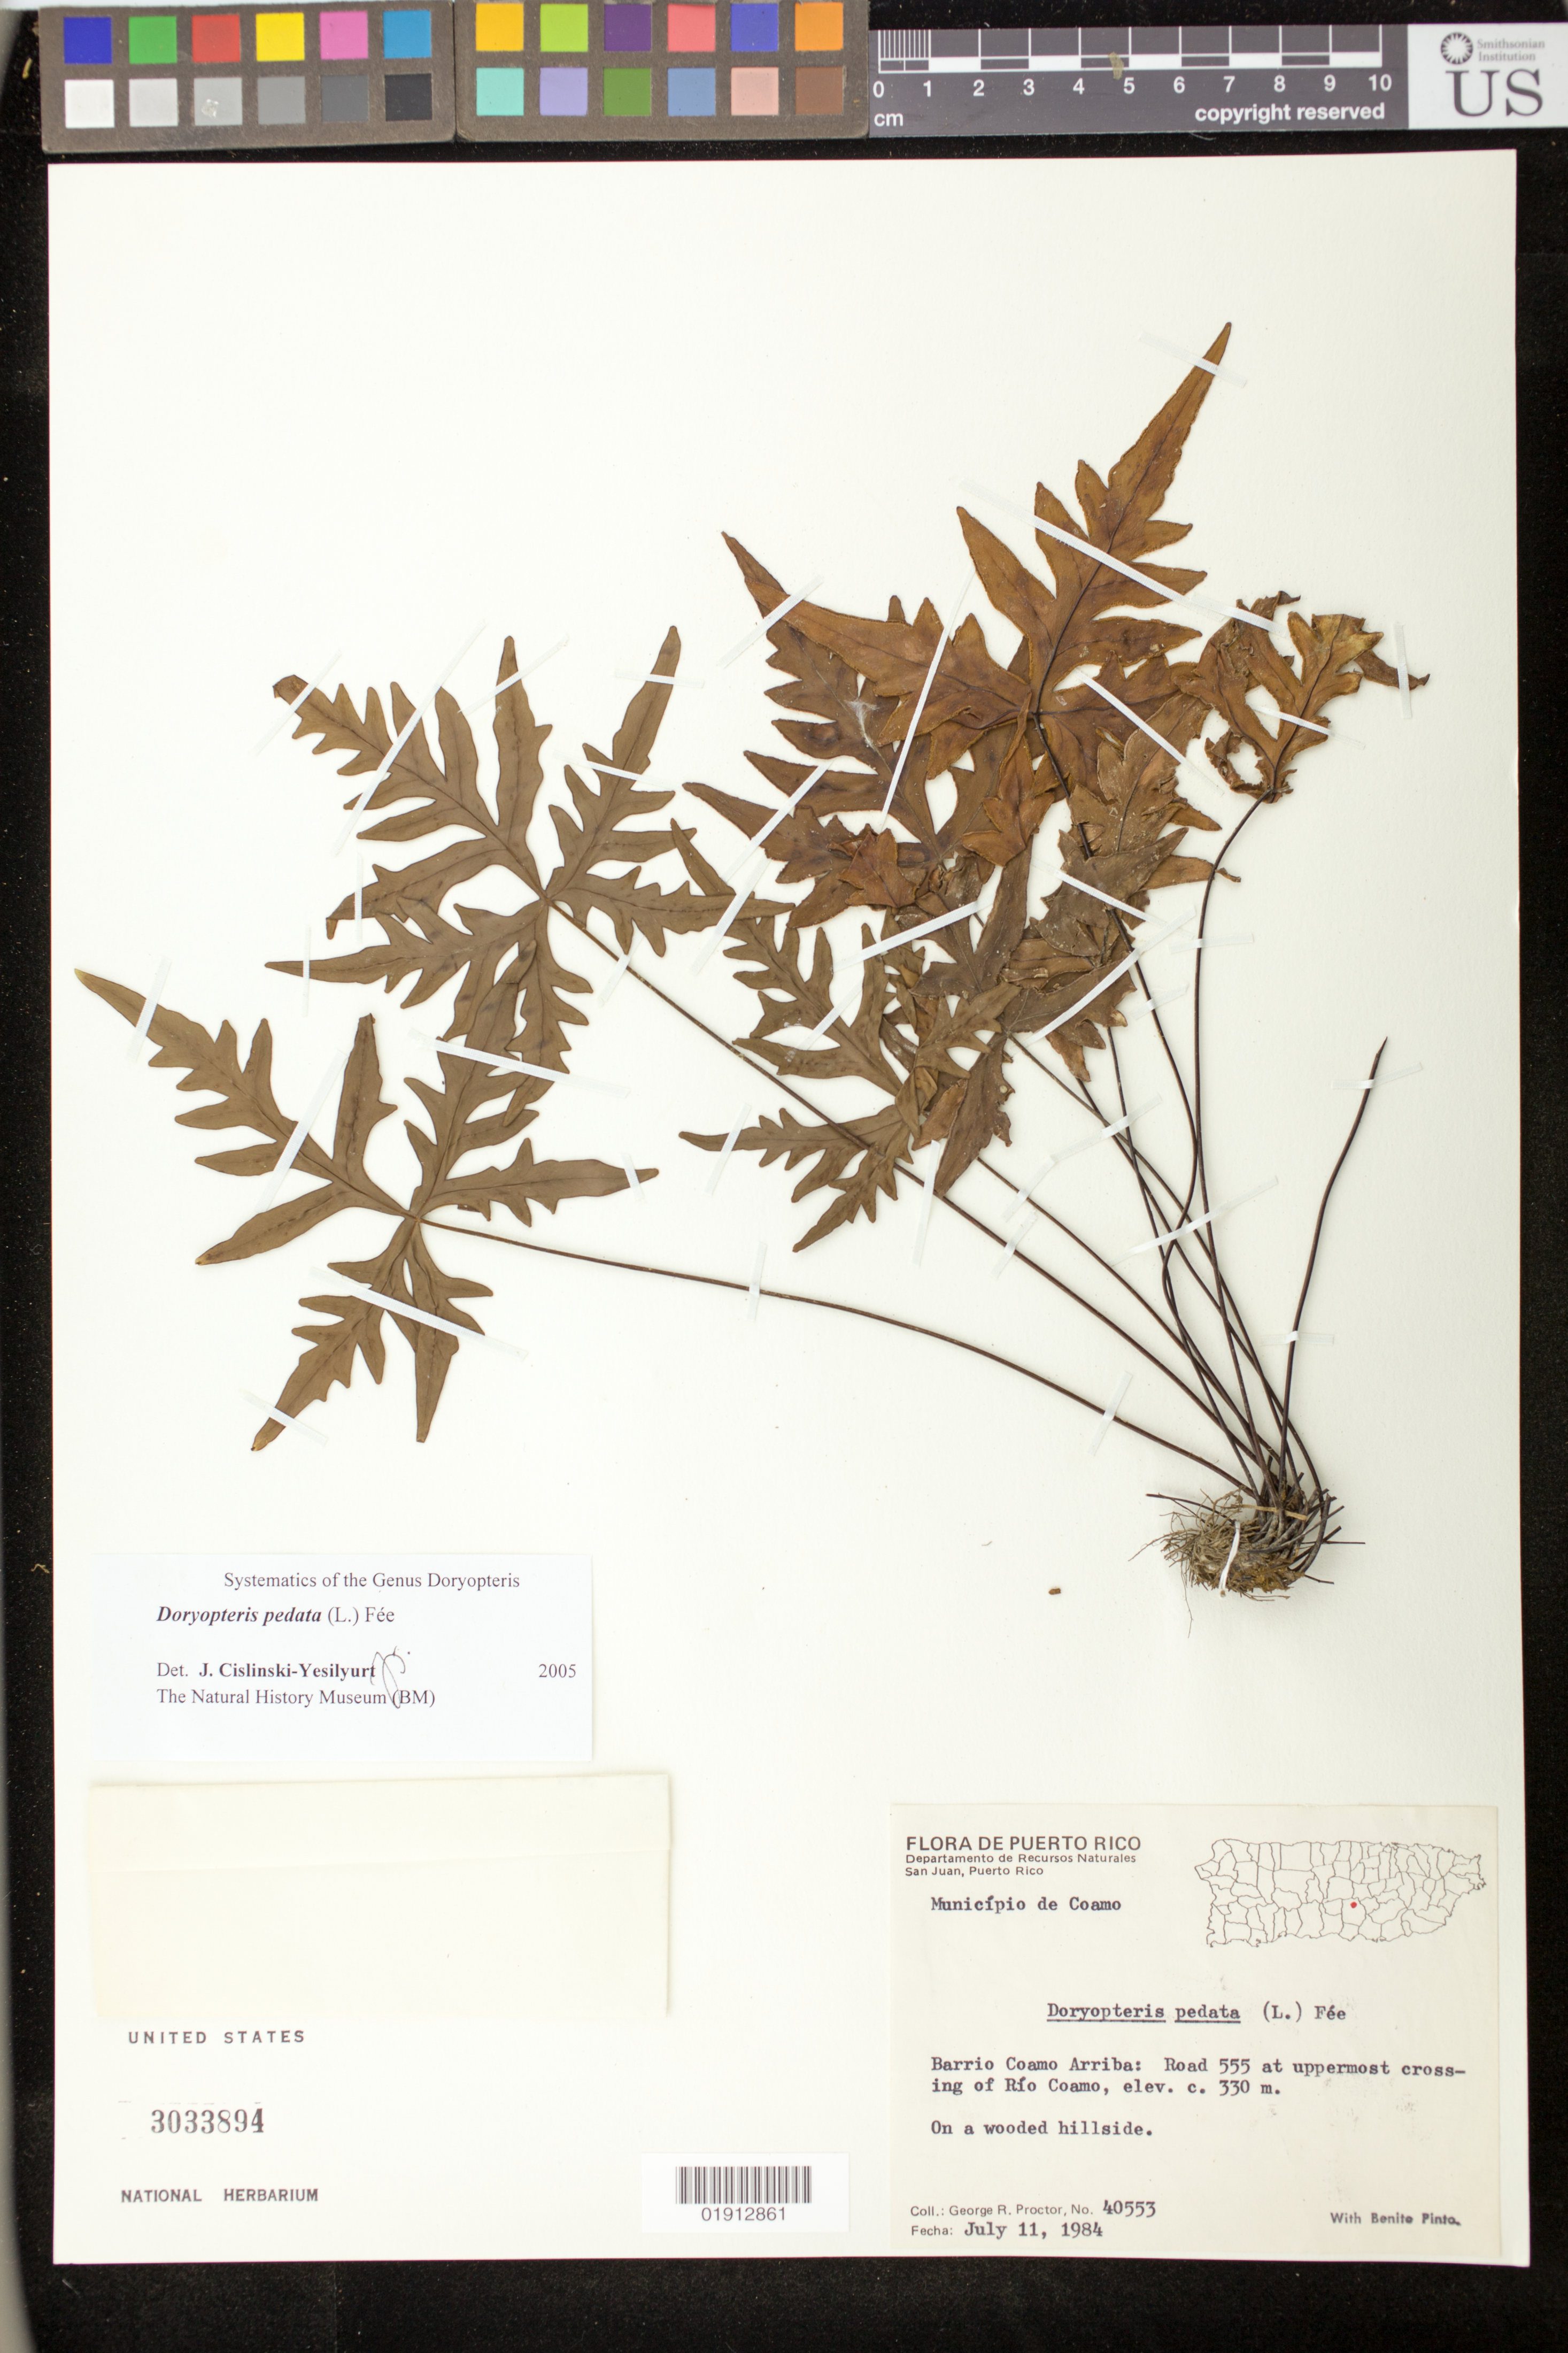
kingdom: Plantae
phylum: Tracheophyta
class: Polypodiopsida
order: Polypodiales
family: Pteridaceae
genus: Doryopteris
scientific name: Doryopteris pedata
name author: (L.) Fée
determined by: Yesilyurt, J. C.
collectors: G. R. Proctor & B. Pinto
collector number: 40553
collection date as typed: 11 Jul 1984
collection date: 1984-07-11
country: Puerto Rico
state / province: Coamo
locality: Mun. Coamo, Barrio Coamo Arriba: Road 555 at uppermost crossing of Rio Coamo.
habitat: On a wooded hillside.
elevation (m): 330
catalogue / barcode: US 3033894